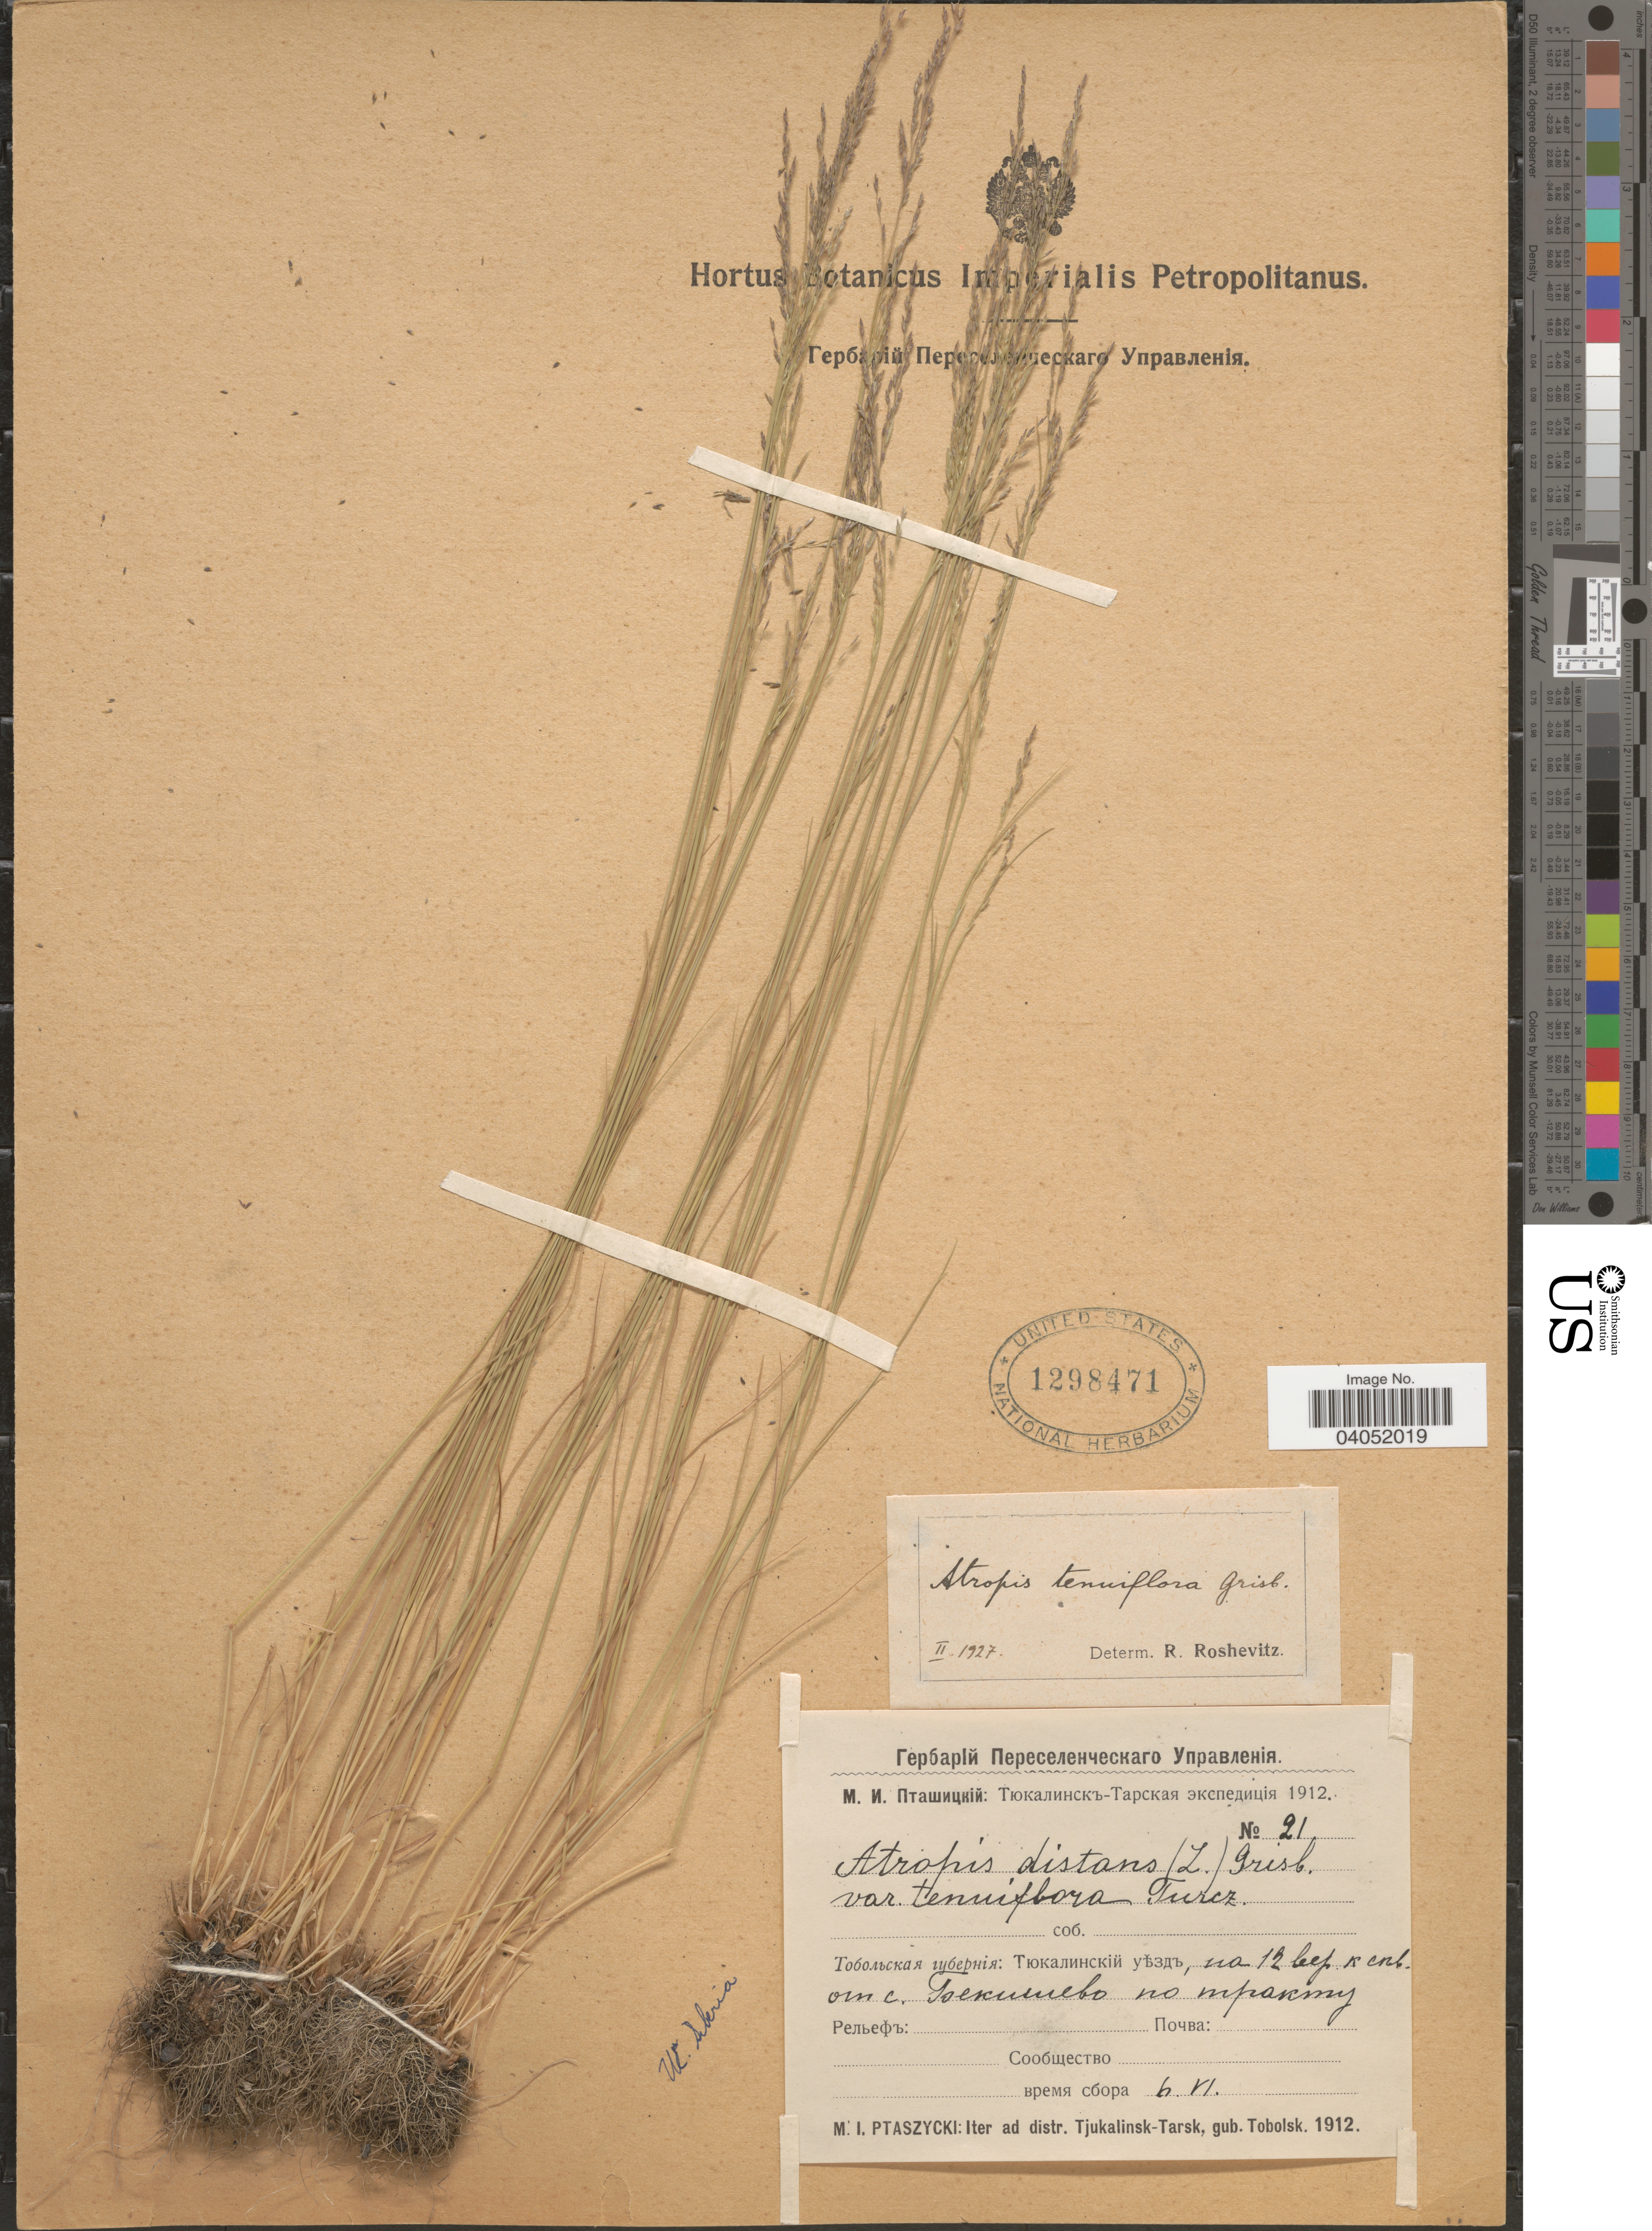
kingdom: Plantae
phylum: Tracheophyta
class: Liliopsida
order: Poales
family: Poaceae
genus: Puccinellia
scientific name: Puccinellia tenuiflora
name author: (Griseb.) Scribn. & Merr.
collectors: M. Ptaszycki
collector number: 21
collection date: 1912-06-06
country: Russian Federation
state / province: Omsk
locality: Iter ad distr. Tjukalinsk-Tarsk, gub. Tobolsk. 13 km from village Bekishevo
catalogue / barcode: US 1298471